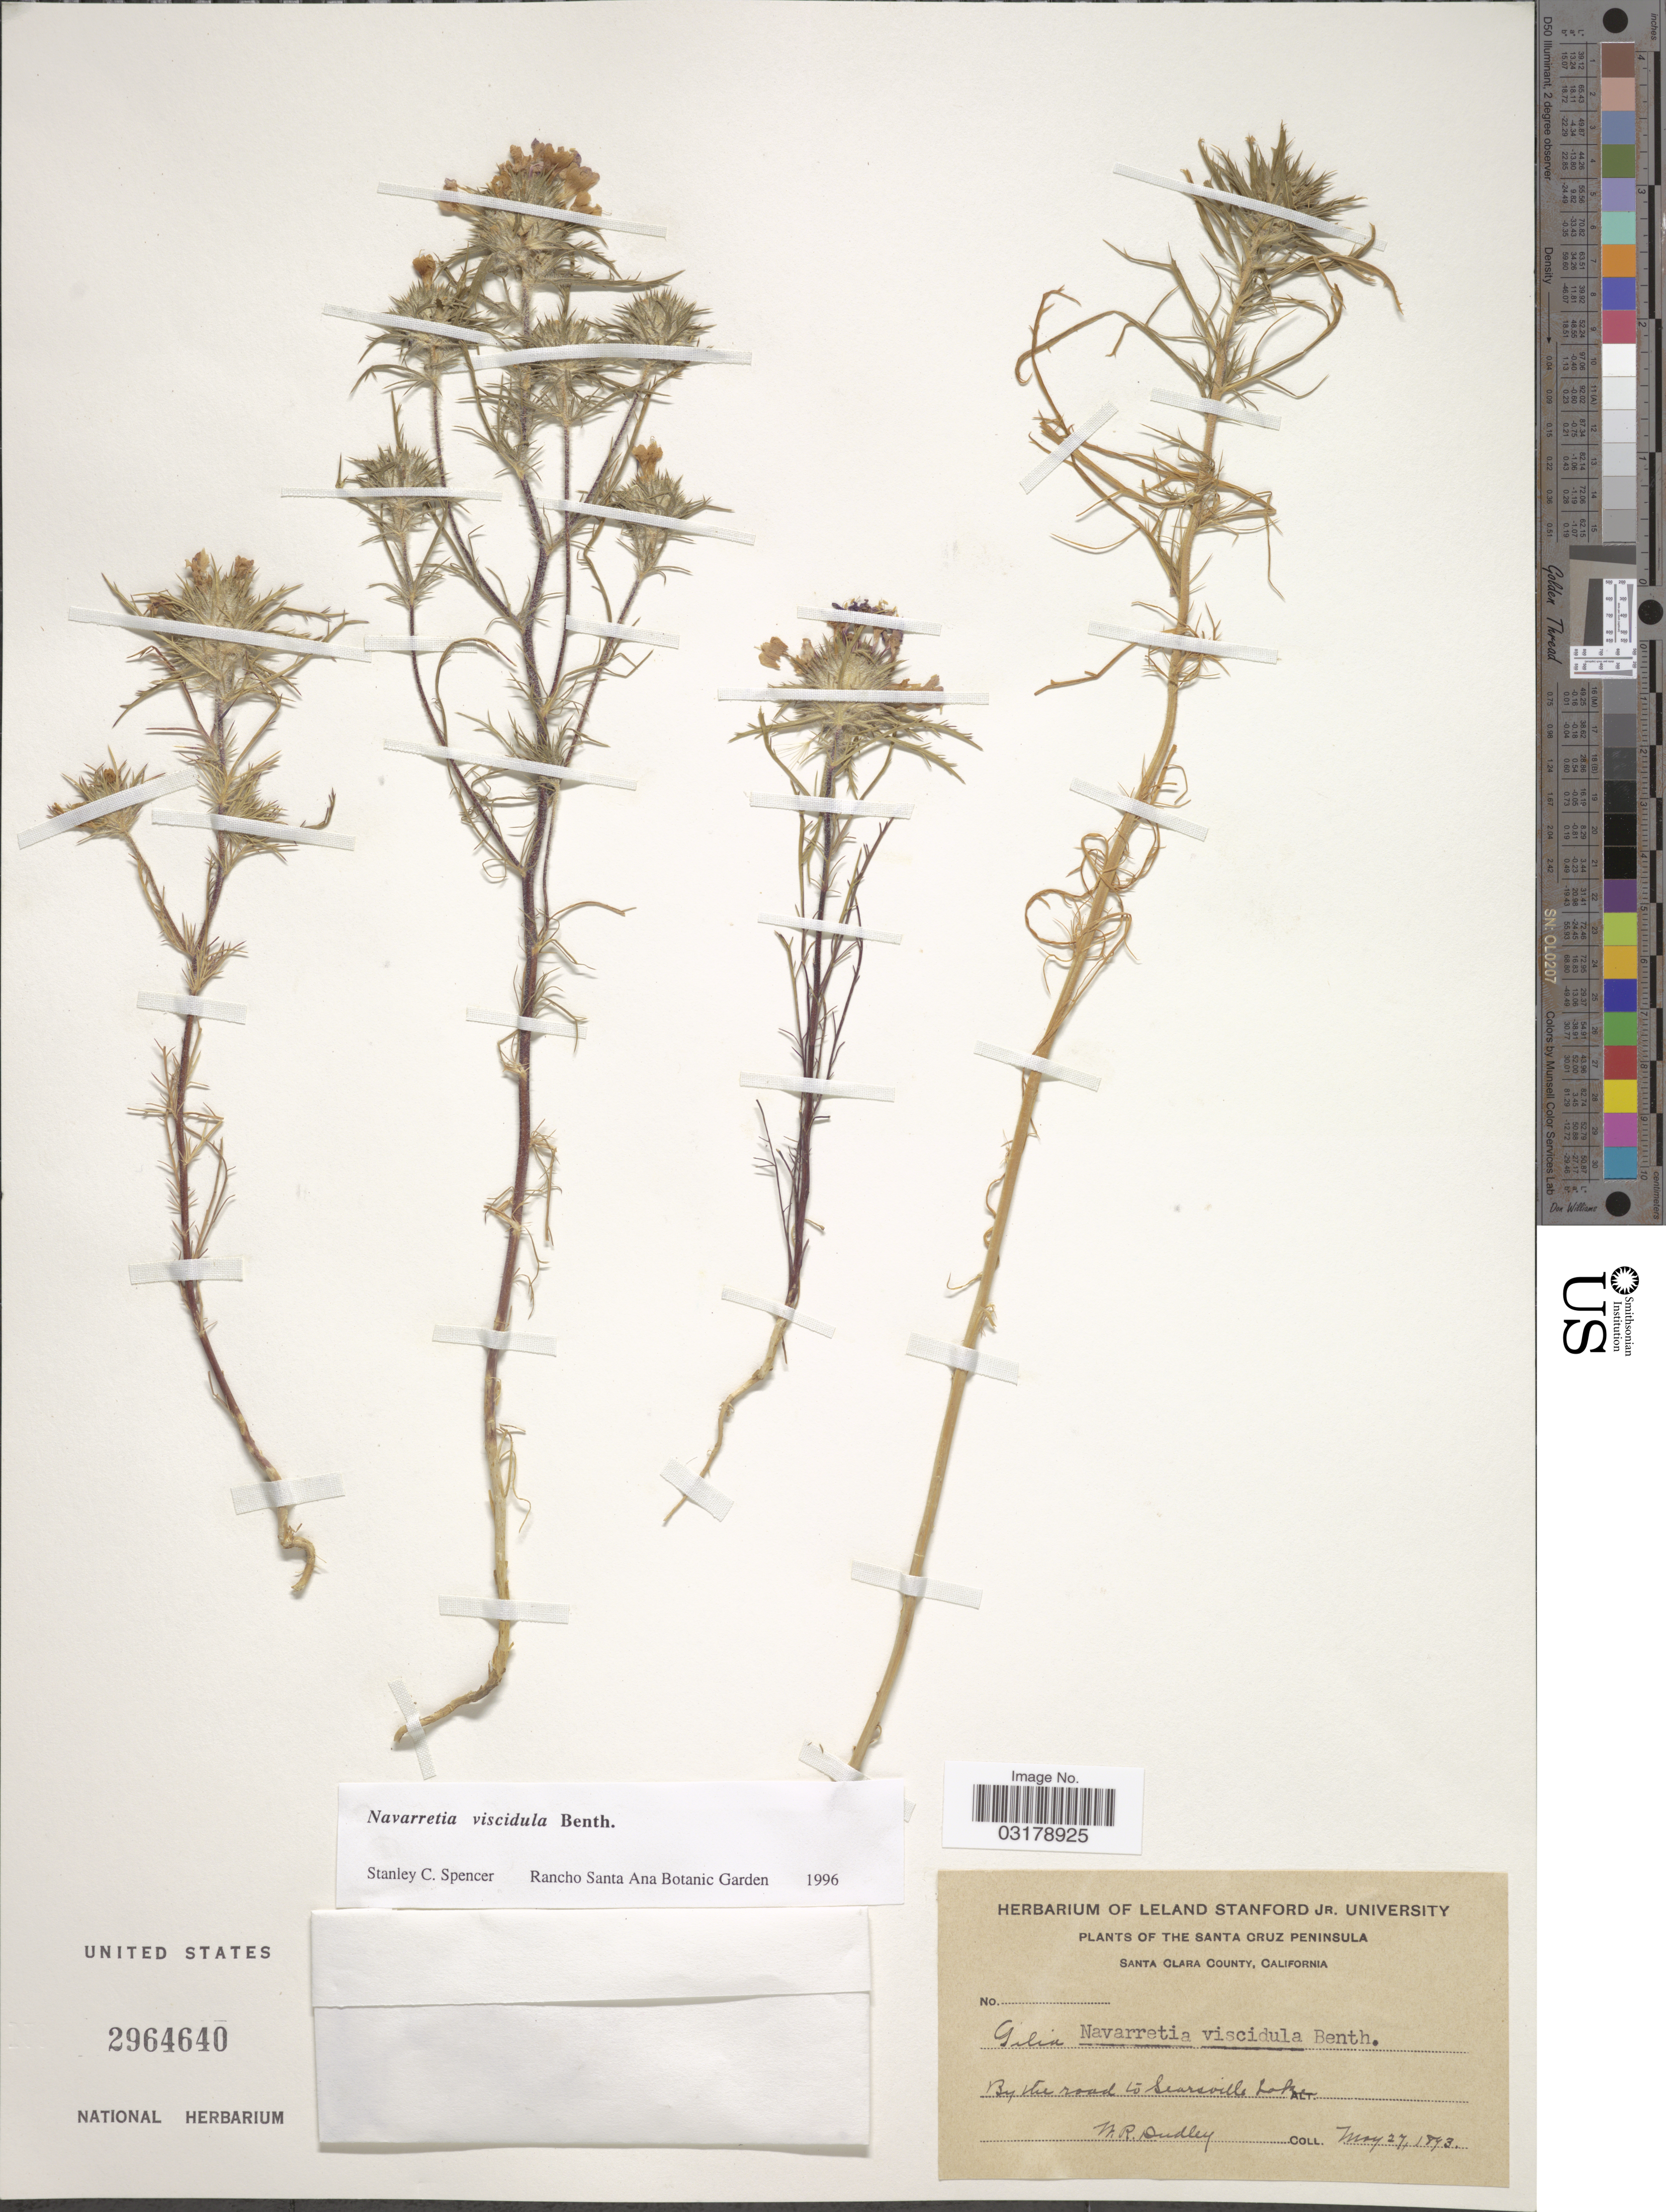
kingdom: Plantae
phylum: Tracheophyta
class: Magnoliopsida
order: Ericales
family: Polemoniaceae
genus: Navarretia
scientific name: Navarretia viscidula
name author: Benth.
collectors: W. Dudley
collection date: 1893-05-27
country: United States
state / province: California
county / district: Santa Clara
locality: Santa Cruz Peninsula. Santa Clara County. By the road to Searsville Lake.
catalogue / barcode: US 2964640